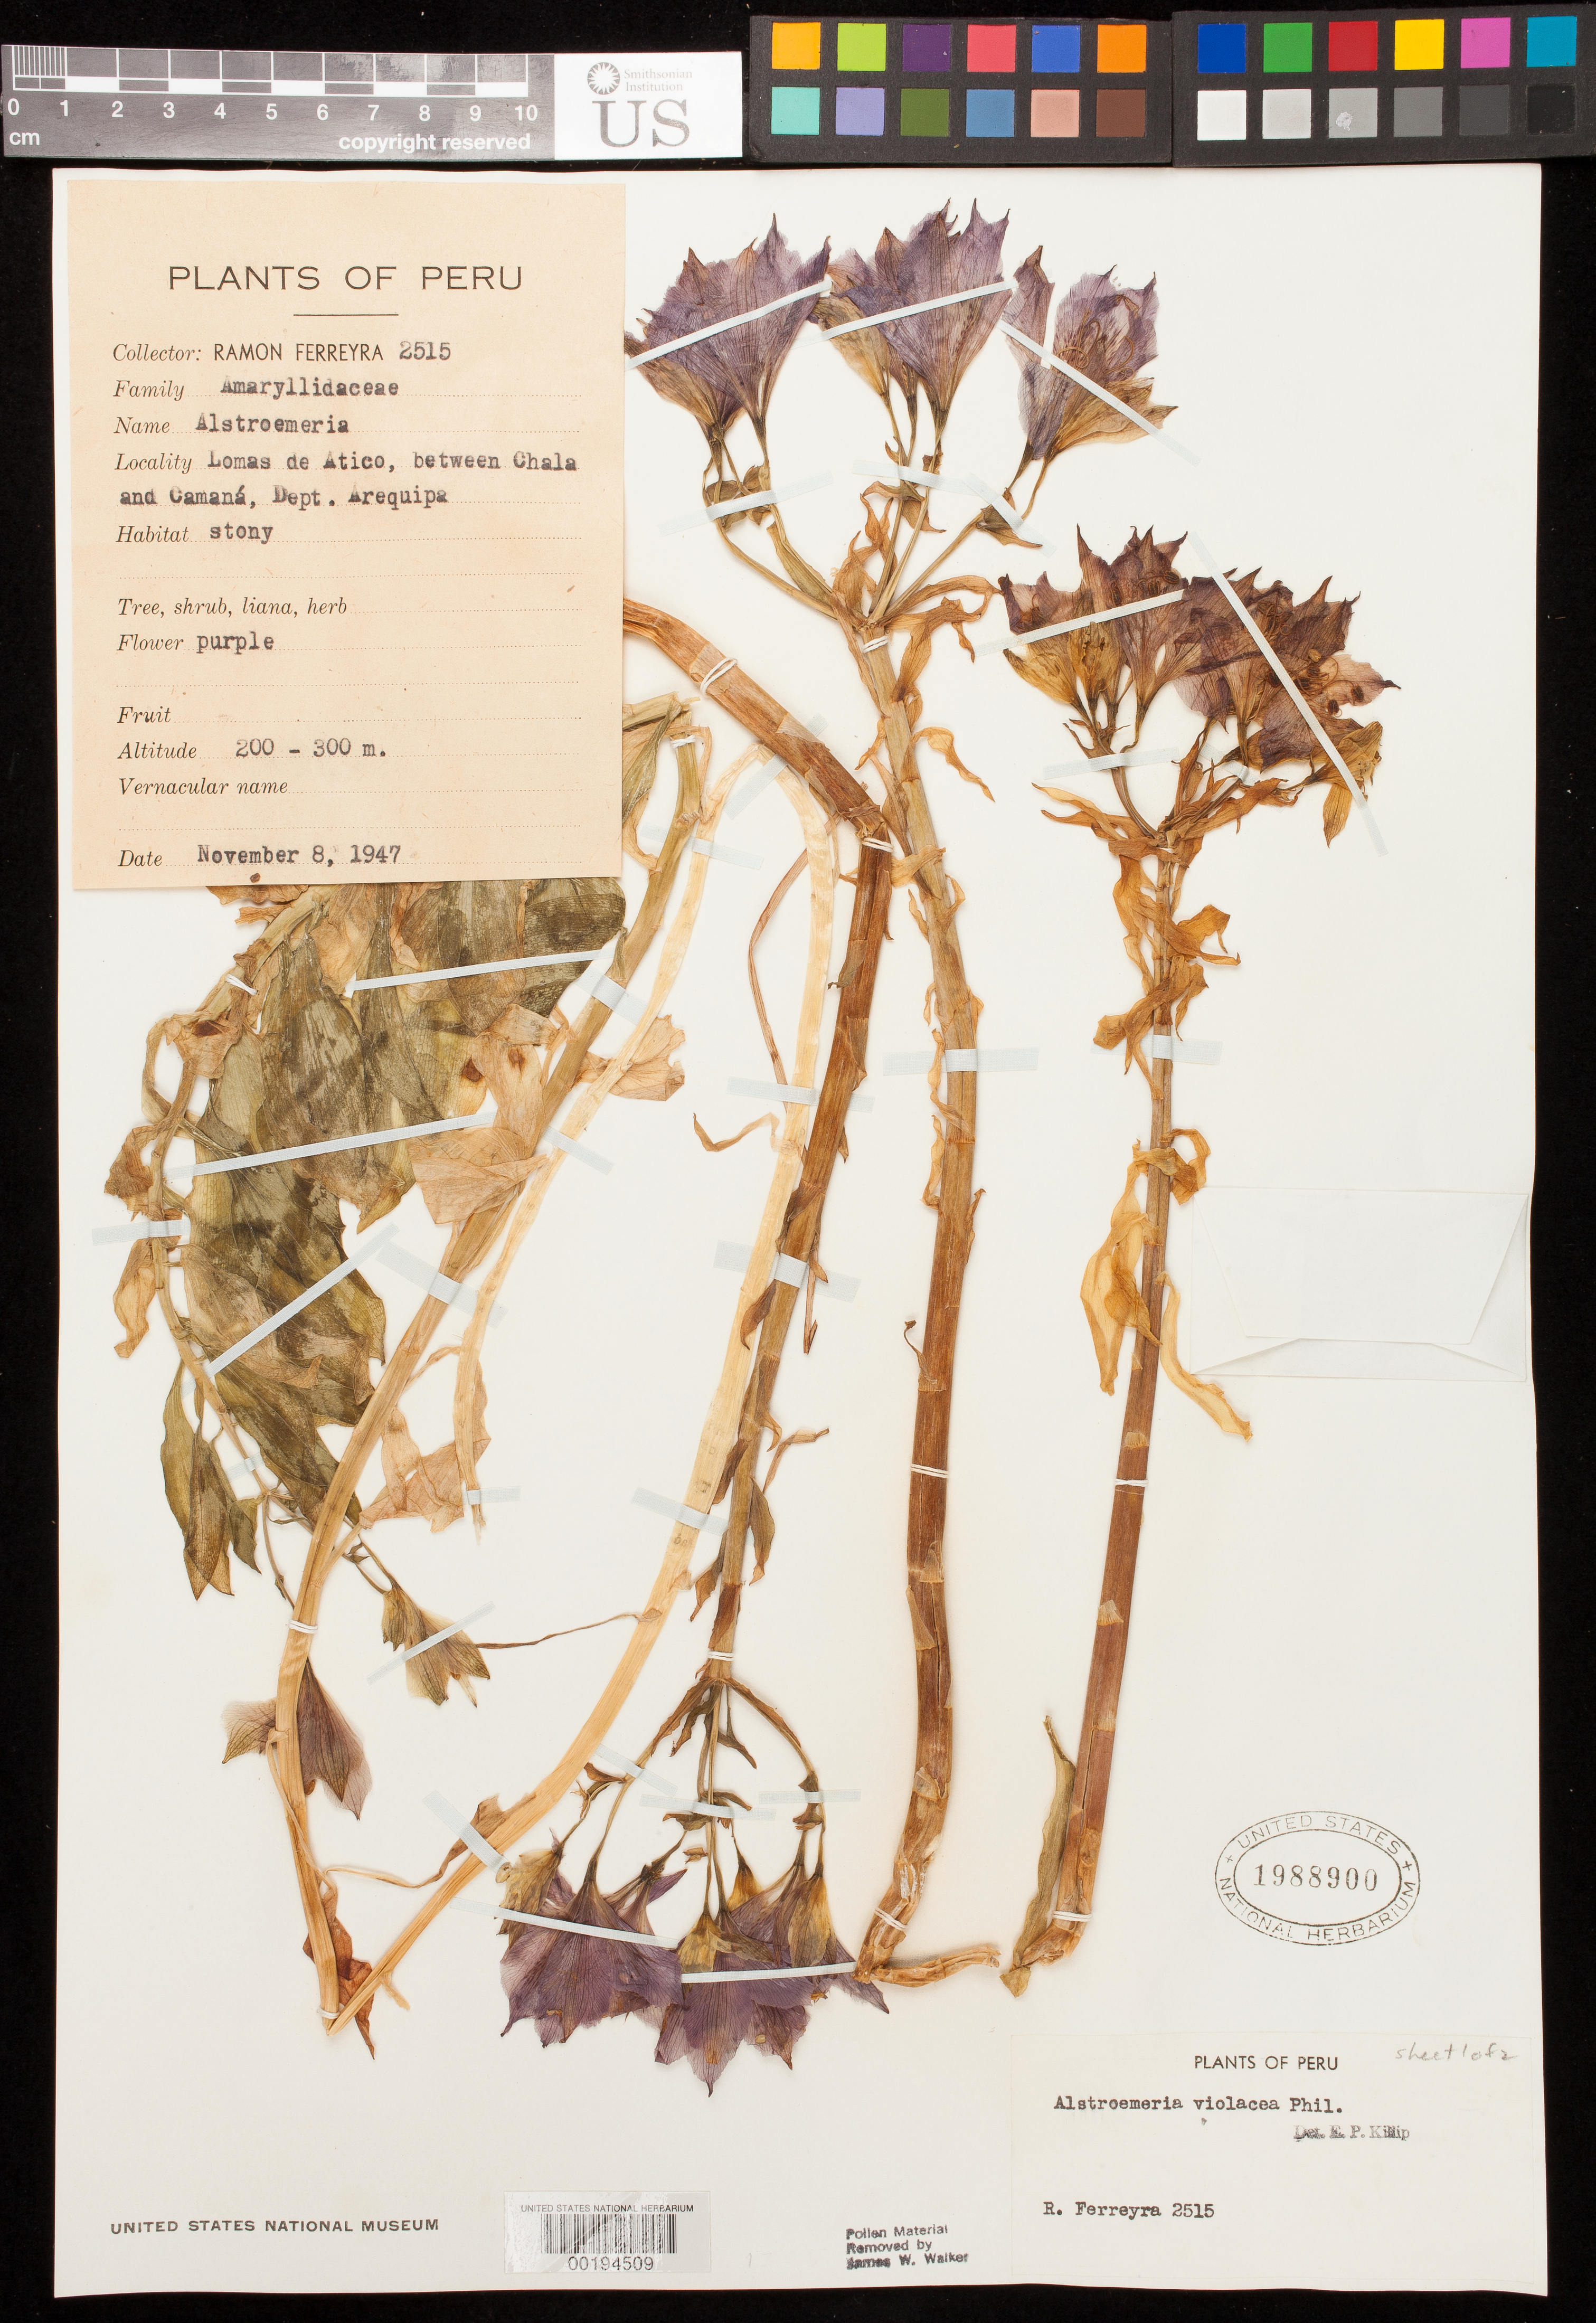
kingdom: Plantae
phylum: Tracheophyta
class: Liliopsida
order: Liliales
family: Alstroemeriaceae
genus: Alstroemeria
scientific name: Alstroemeria violacea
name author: Phil.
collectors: R. A. Ferreyra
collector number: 2515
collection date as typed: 08 Nov 1947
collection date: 1947-11-08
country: Peru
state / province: Arequipa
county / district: Caravelí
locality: lomas de Atico, between Chala and Camaná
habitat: Stony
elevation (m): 200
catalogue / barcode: US 1988900